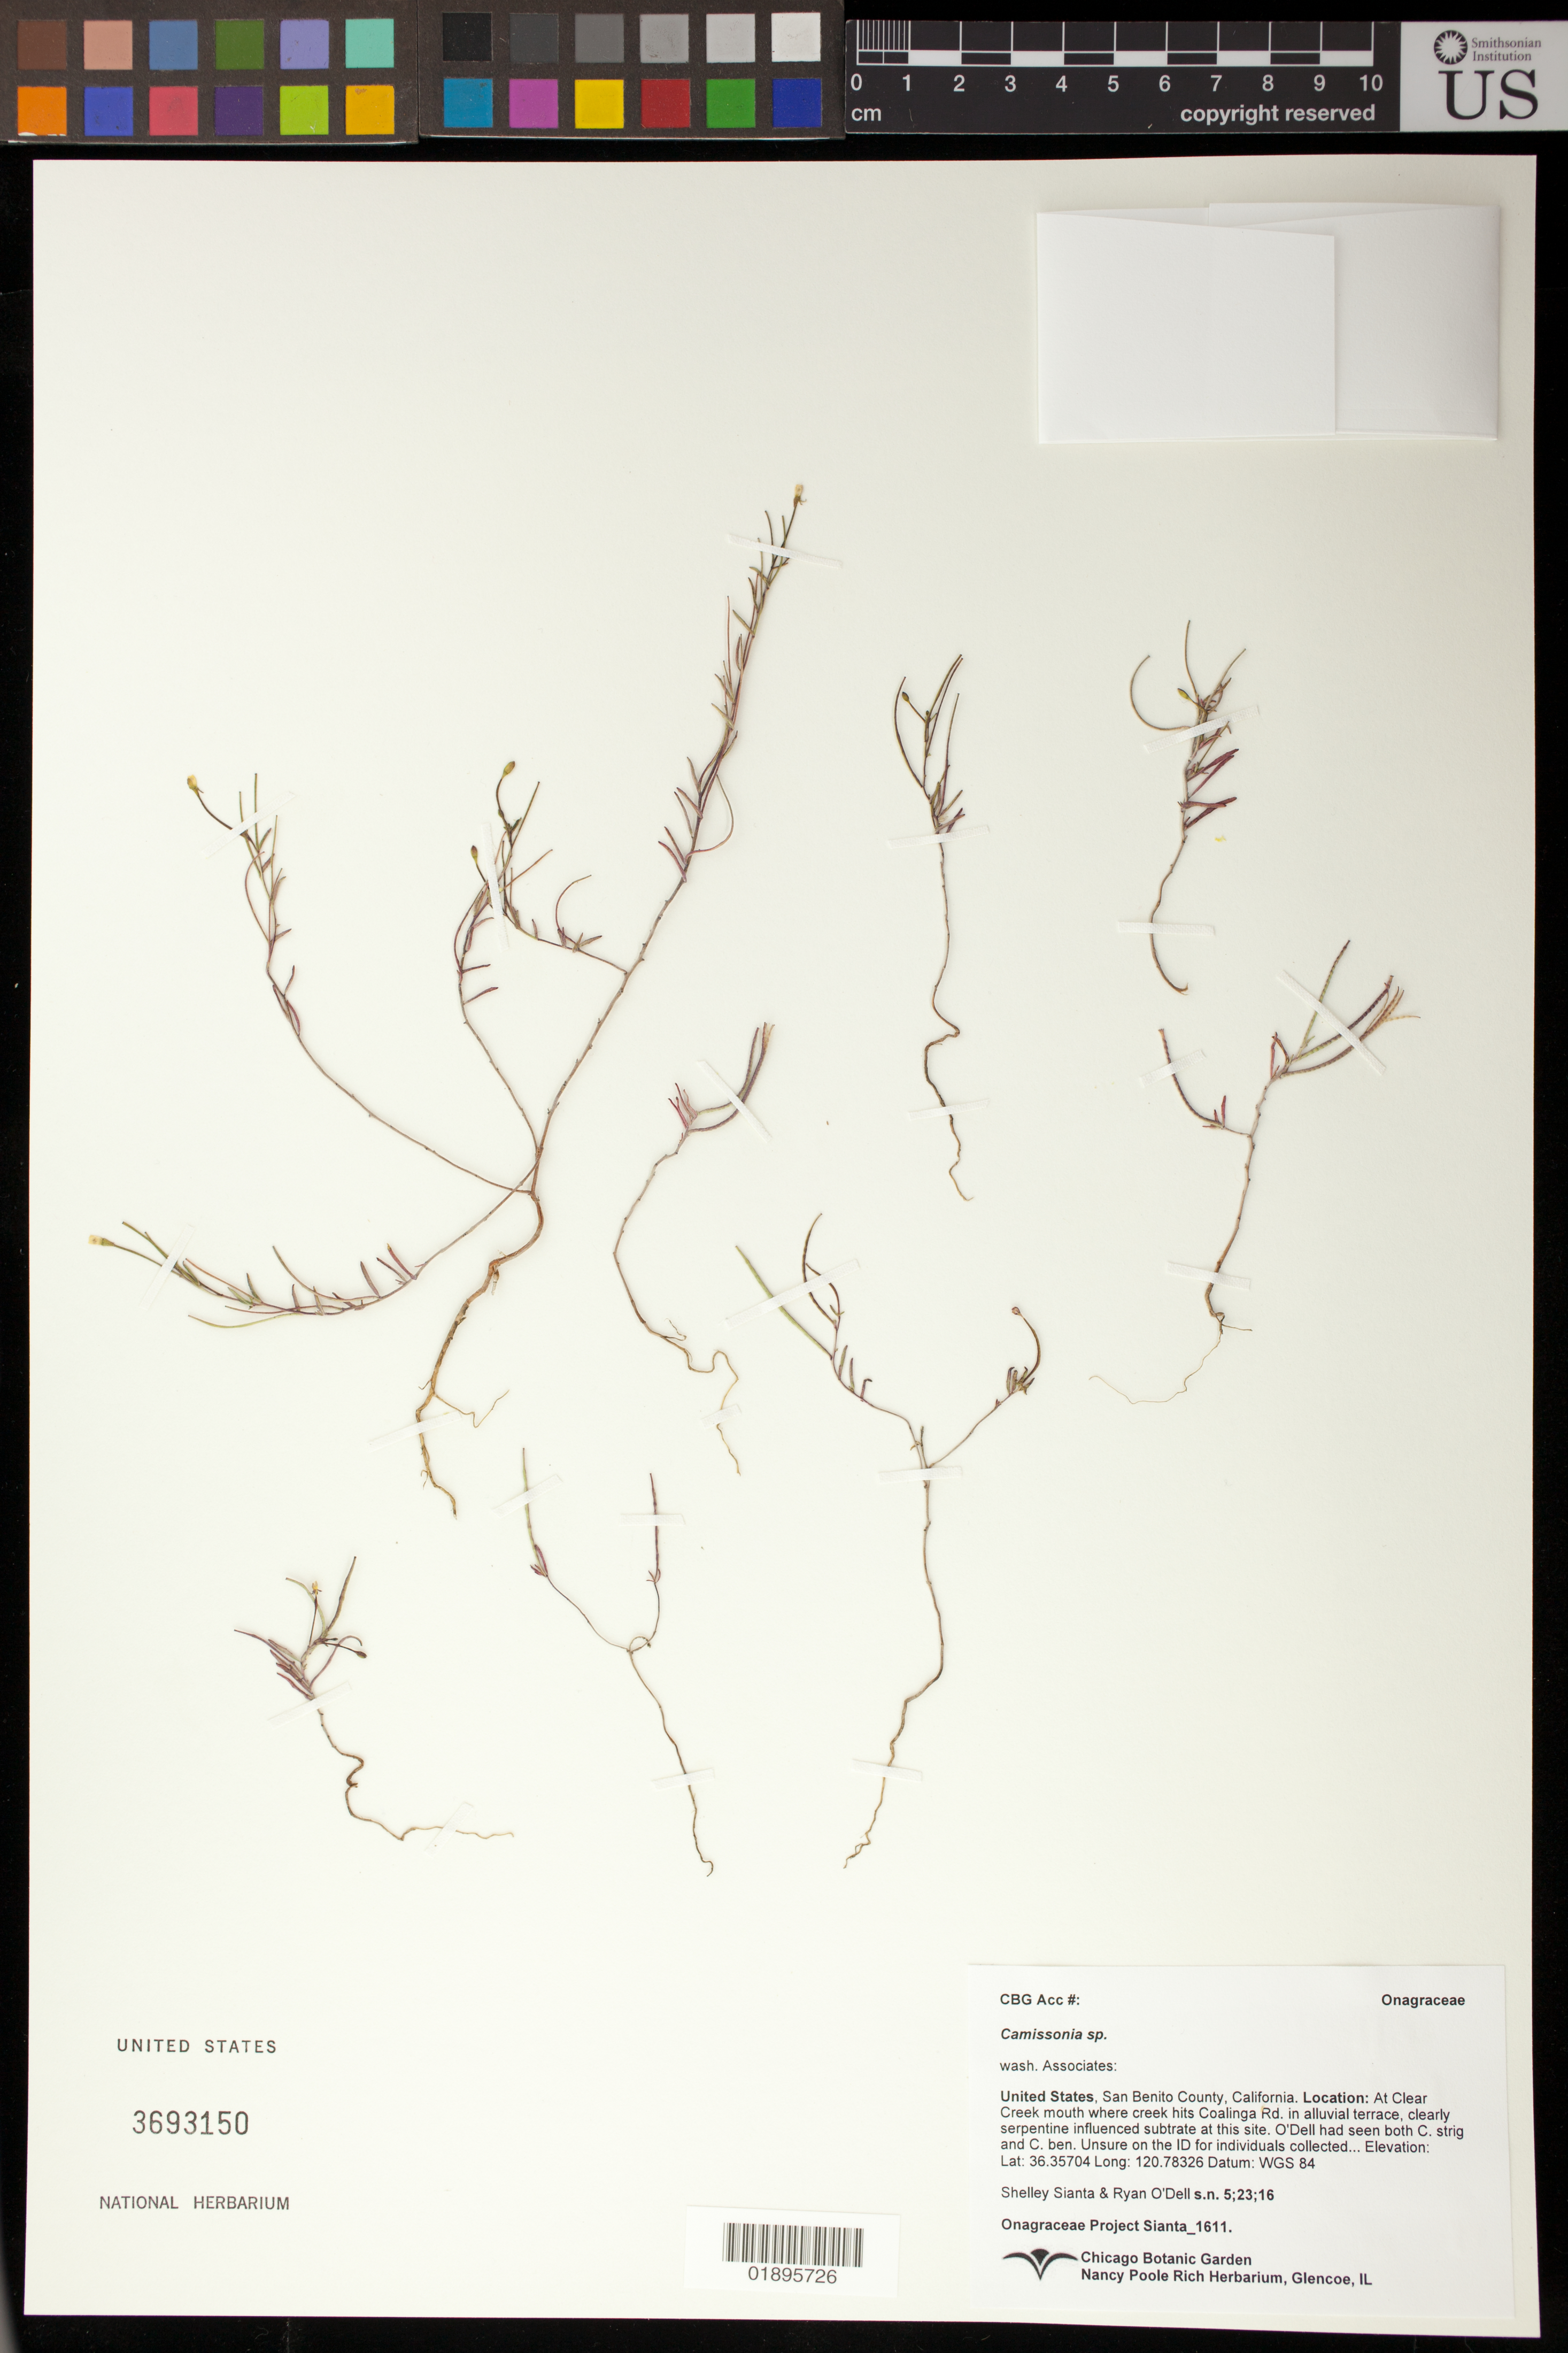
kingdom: Plantae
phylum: Tracheophyta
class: Magnoliopsida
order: Myrtales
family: Onagraceae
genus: Camissonia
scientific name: Camissonia sp.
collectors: S. Sianta & R. O'Dell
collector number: Sianta 1611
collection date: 2016-05-23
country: United States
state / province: California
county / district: San Benito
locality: At Clear Creek mouth where creek hits Coalinga Rd. in alluvial terrace, clearly serpentine influenced subtrate at this site. O'Dell had seen both C. strig and C. ben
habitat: wash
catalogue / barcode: US 3693150